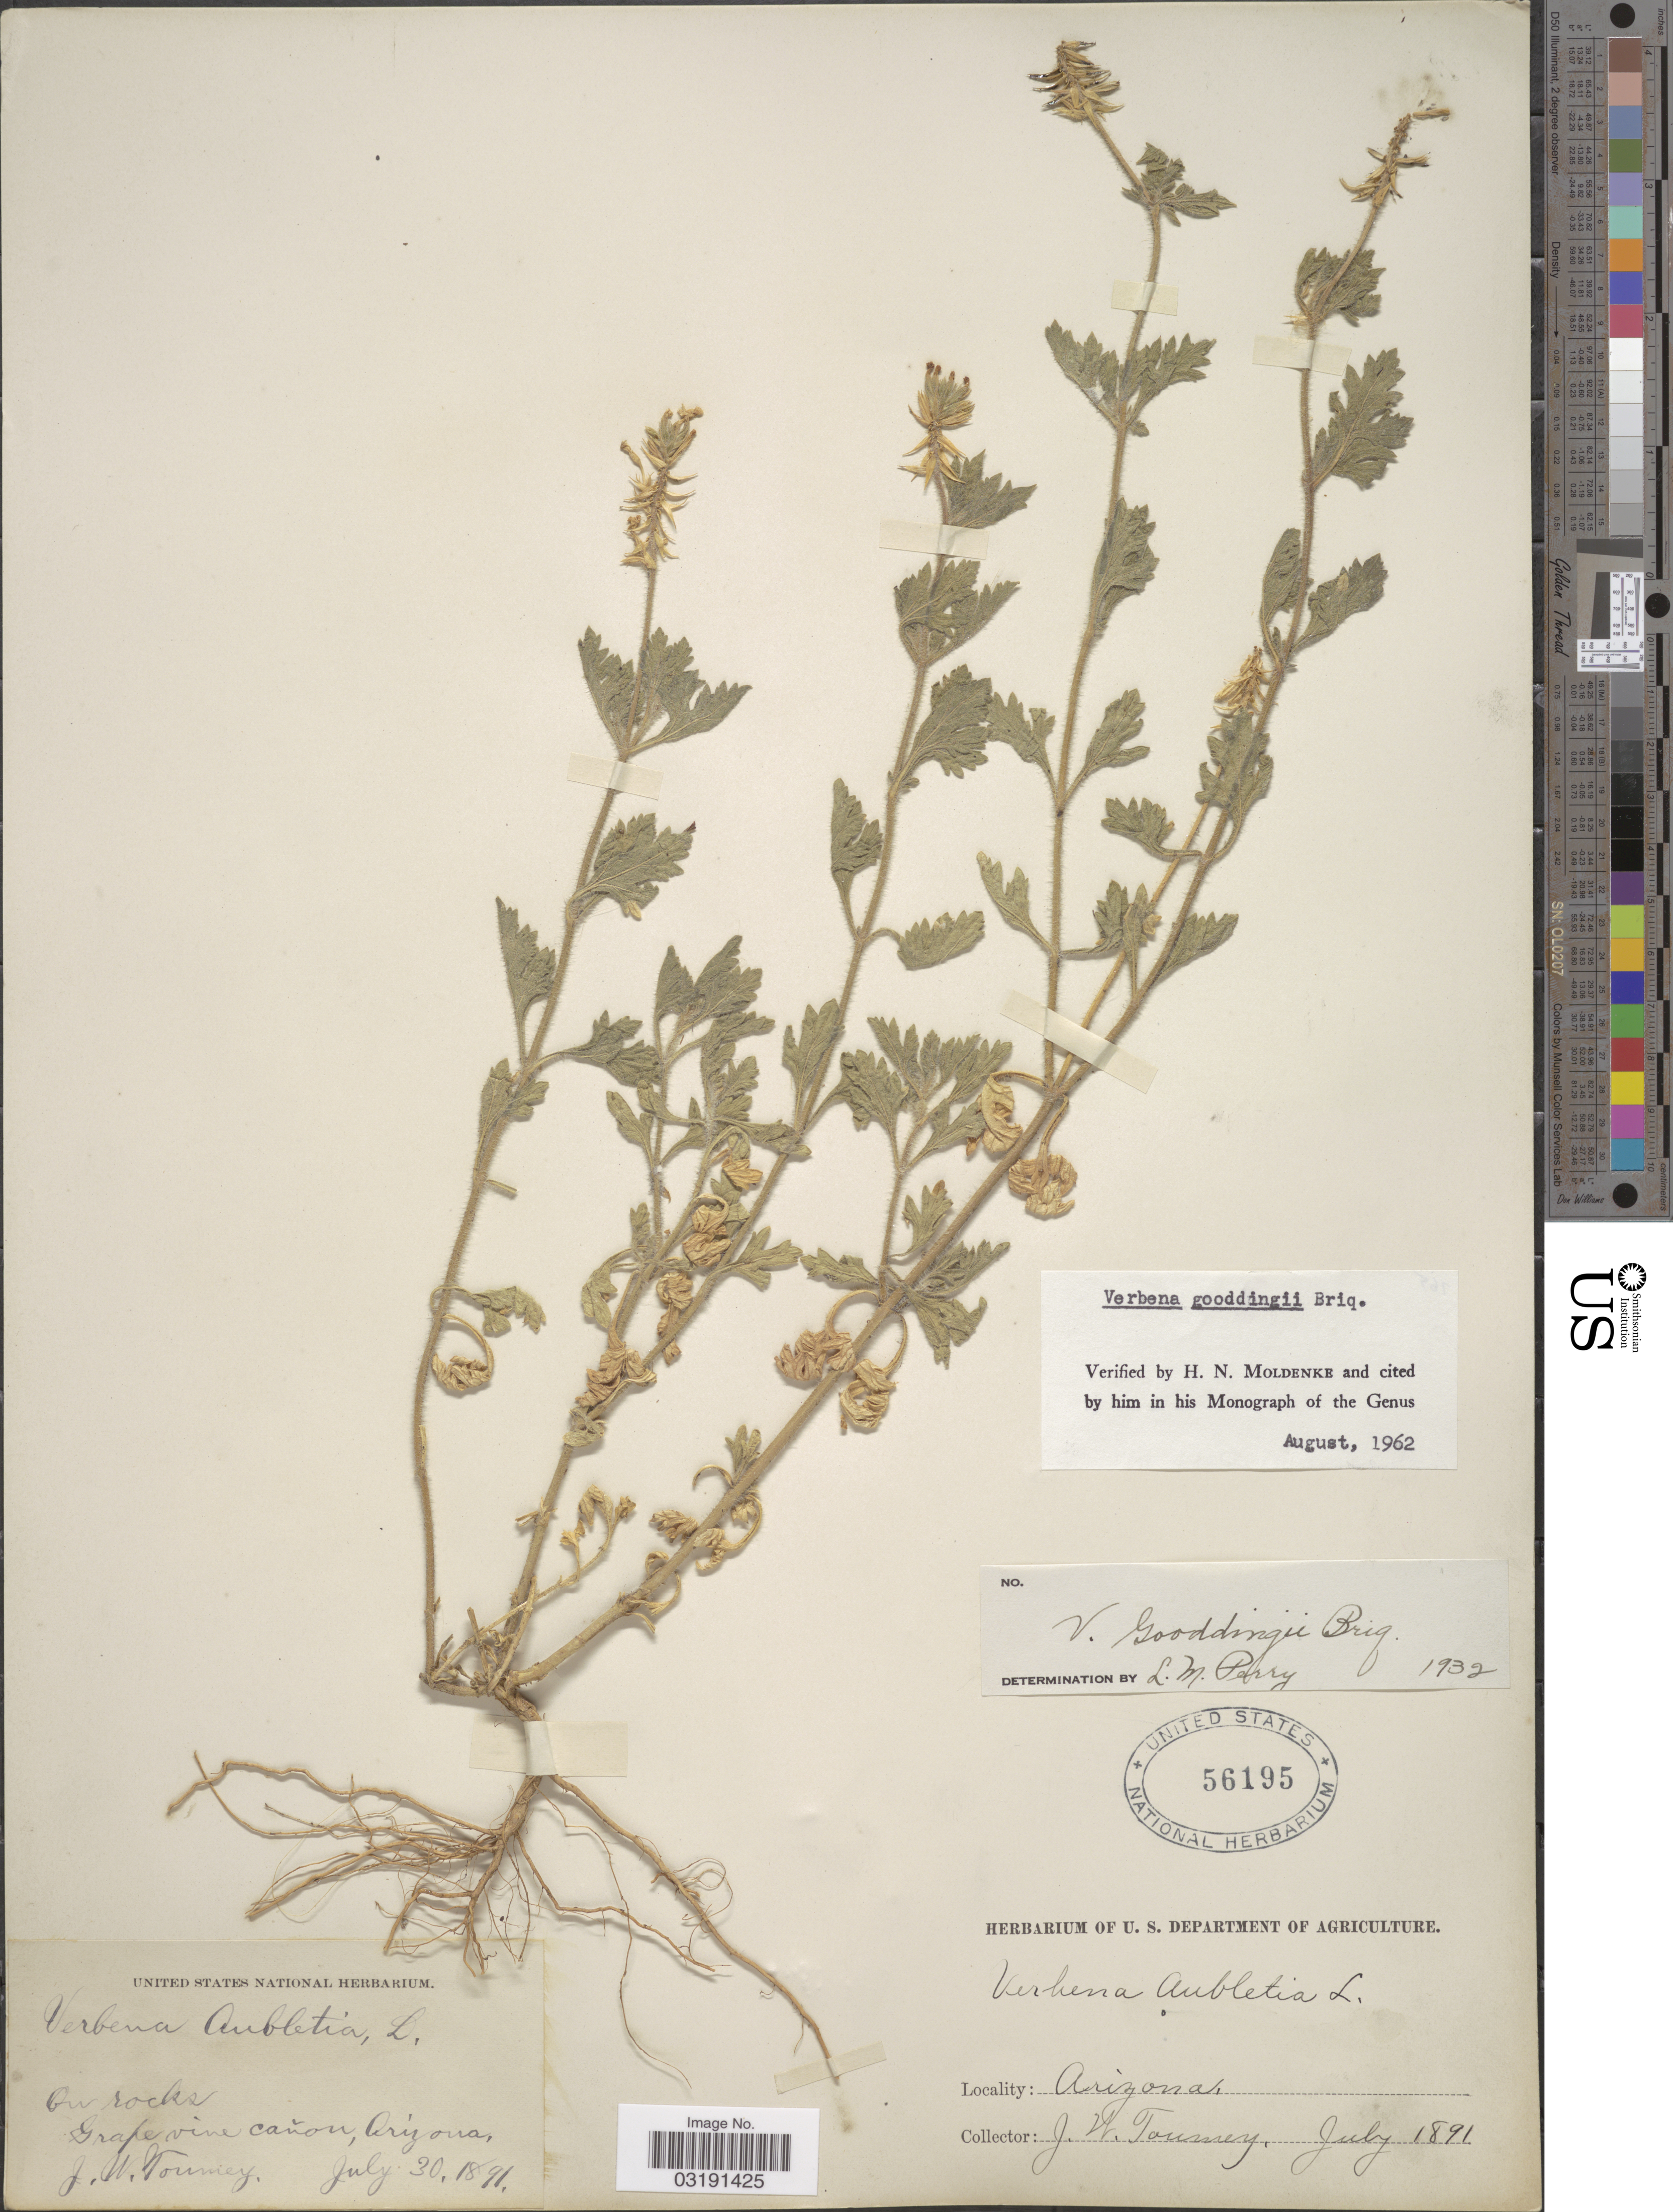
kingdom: Plantae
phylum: Tracheophyta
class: Magnoliopsida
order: Lamiales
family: Verbenaceae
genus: Verbena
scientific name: Verbena gooddingii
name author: Briq.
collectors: J. W. Toumey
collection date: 1891-07-30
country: United States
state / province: Arizona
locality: Grape vine cañon.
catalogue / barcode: US 56195